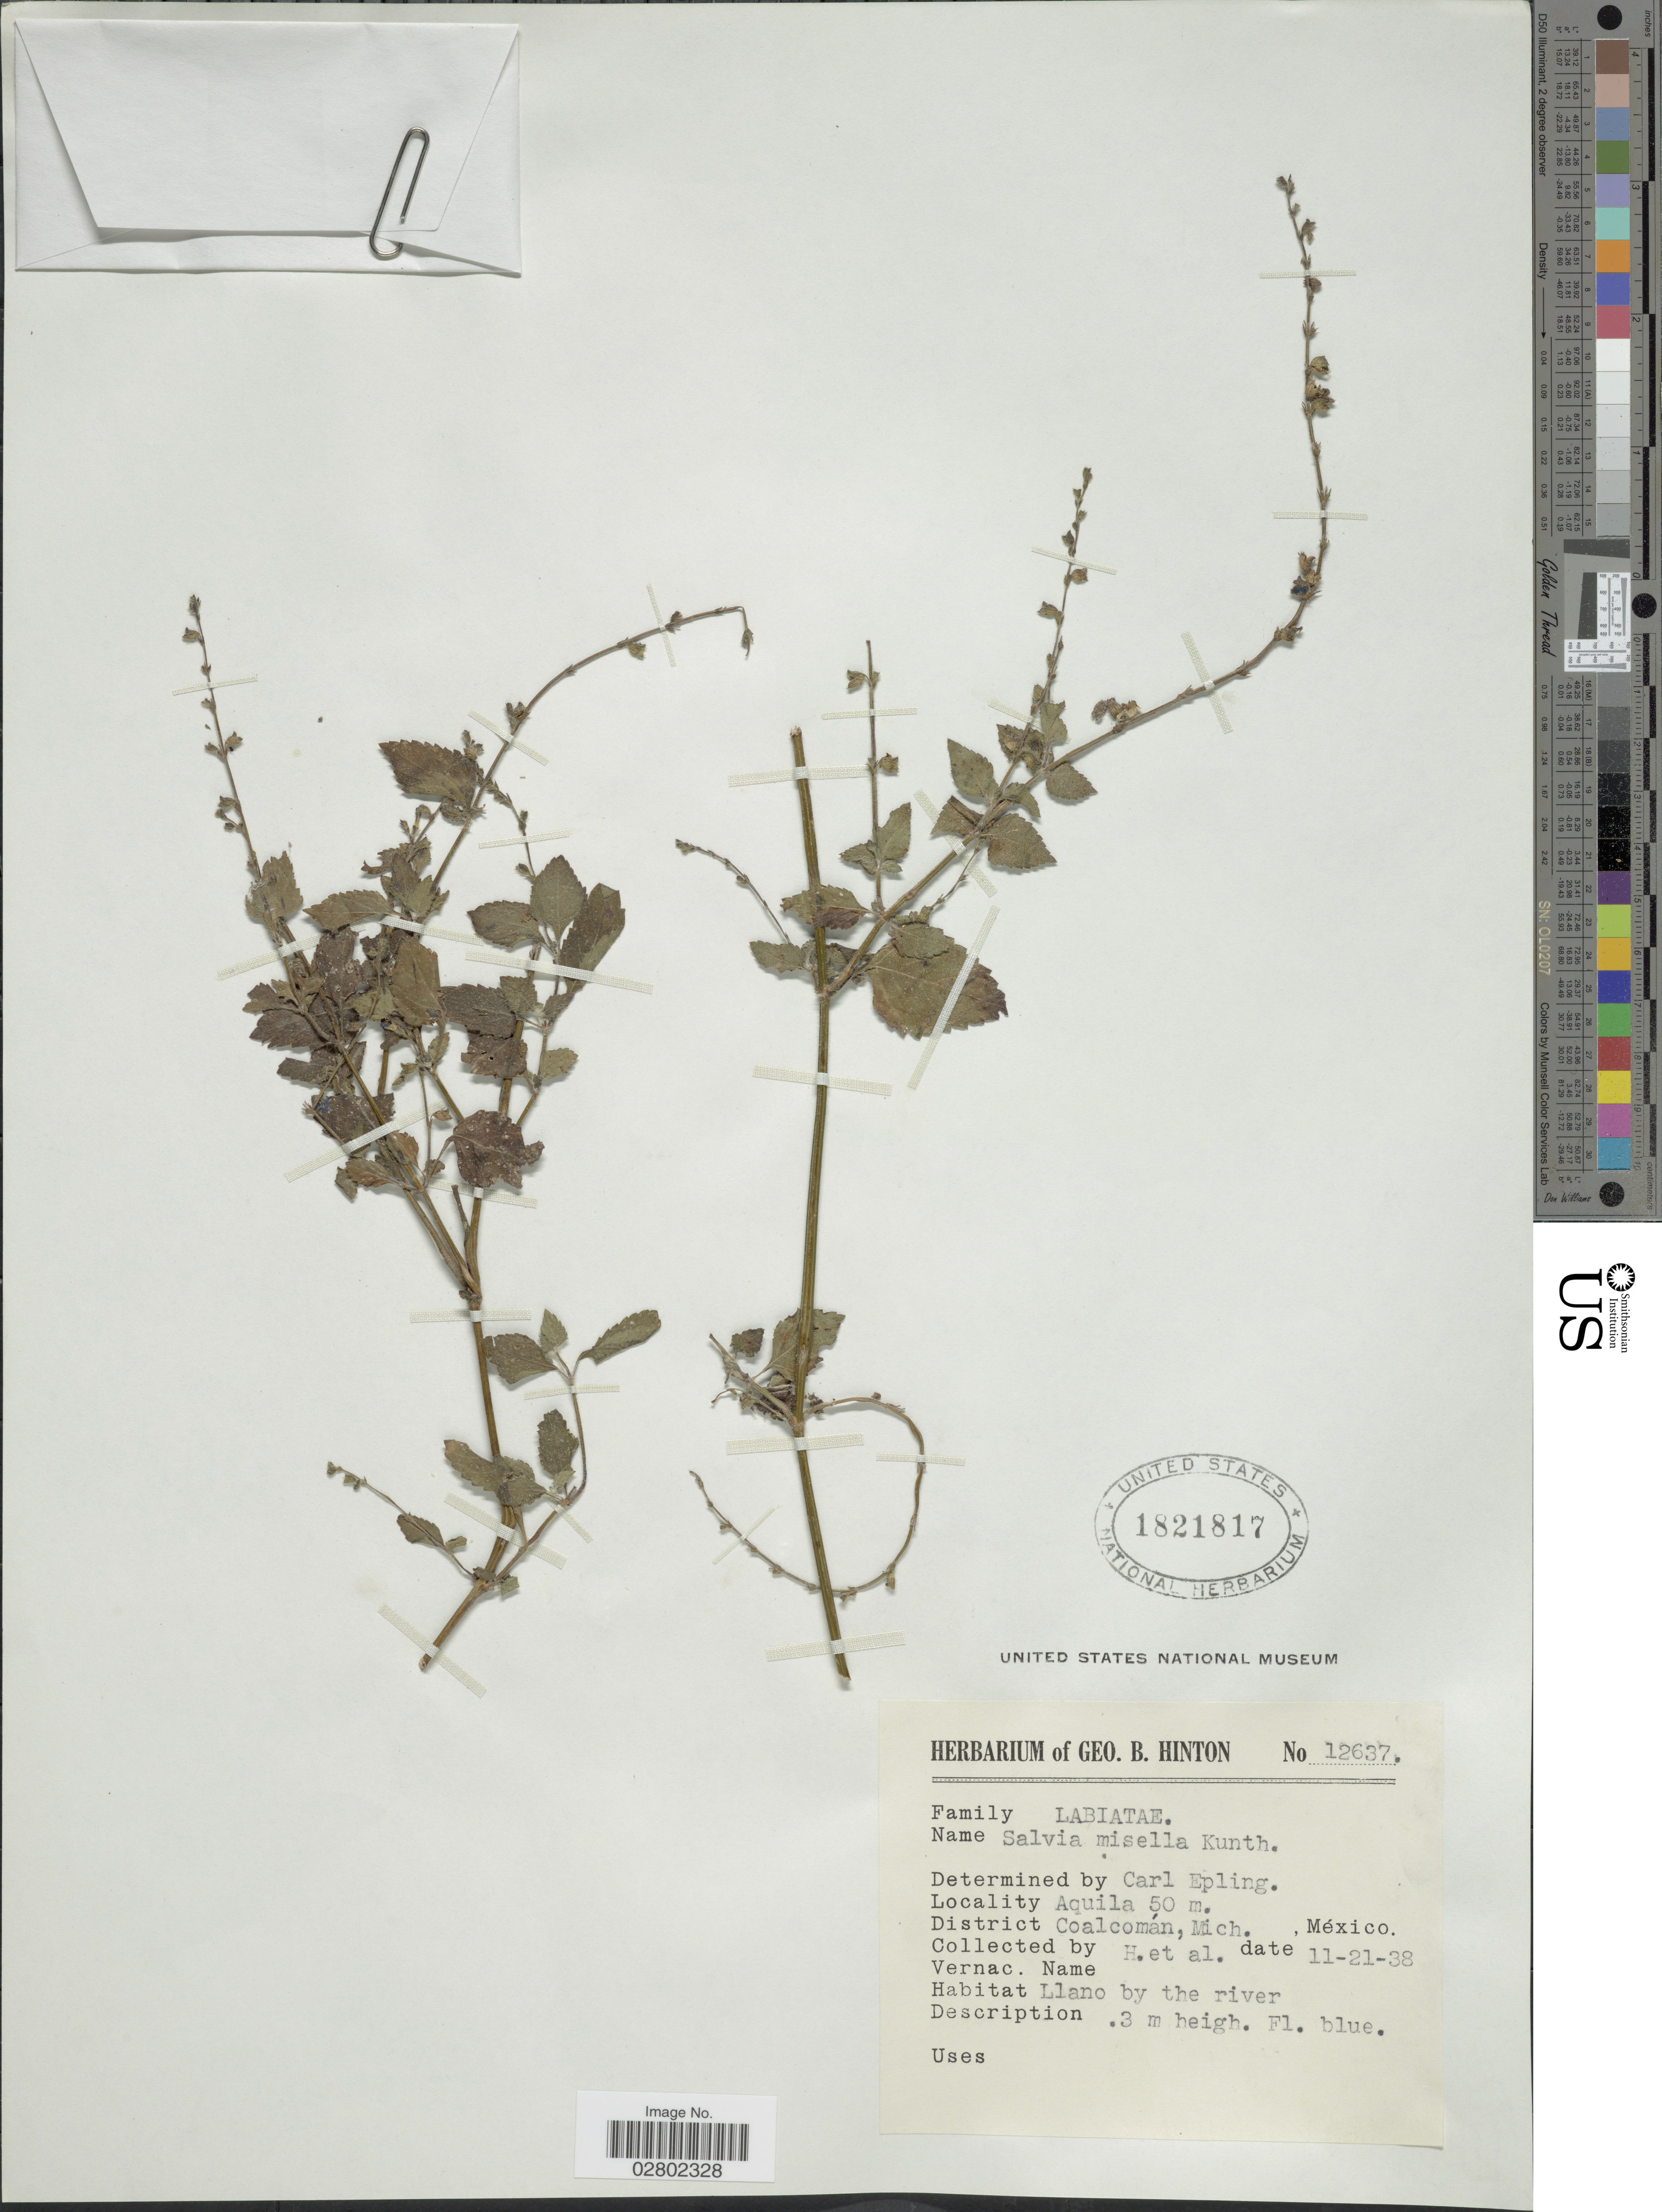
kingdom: Plantae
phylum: Tracheophyta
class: Magnoliopsida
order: Lamiales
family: Lamiaceae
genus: Salvia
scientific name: Salvia misella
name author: Kunth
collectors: G. B. Hinton & et al.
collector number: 12637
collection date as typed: Transcribed d/m/y: 21/11/38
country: Mexico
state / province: Michoacán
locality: Aquila, District Coalcoman, Mich.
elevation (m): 50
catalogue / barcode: US 1821817